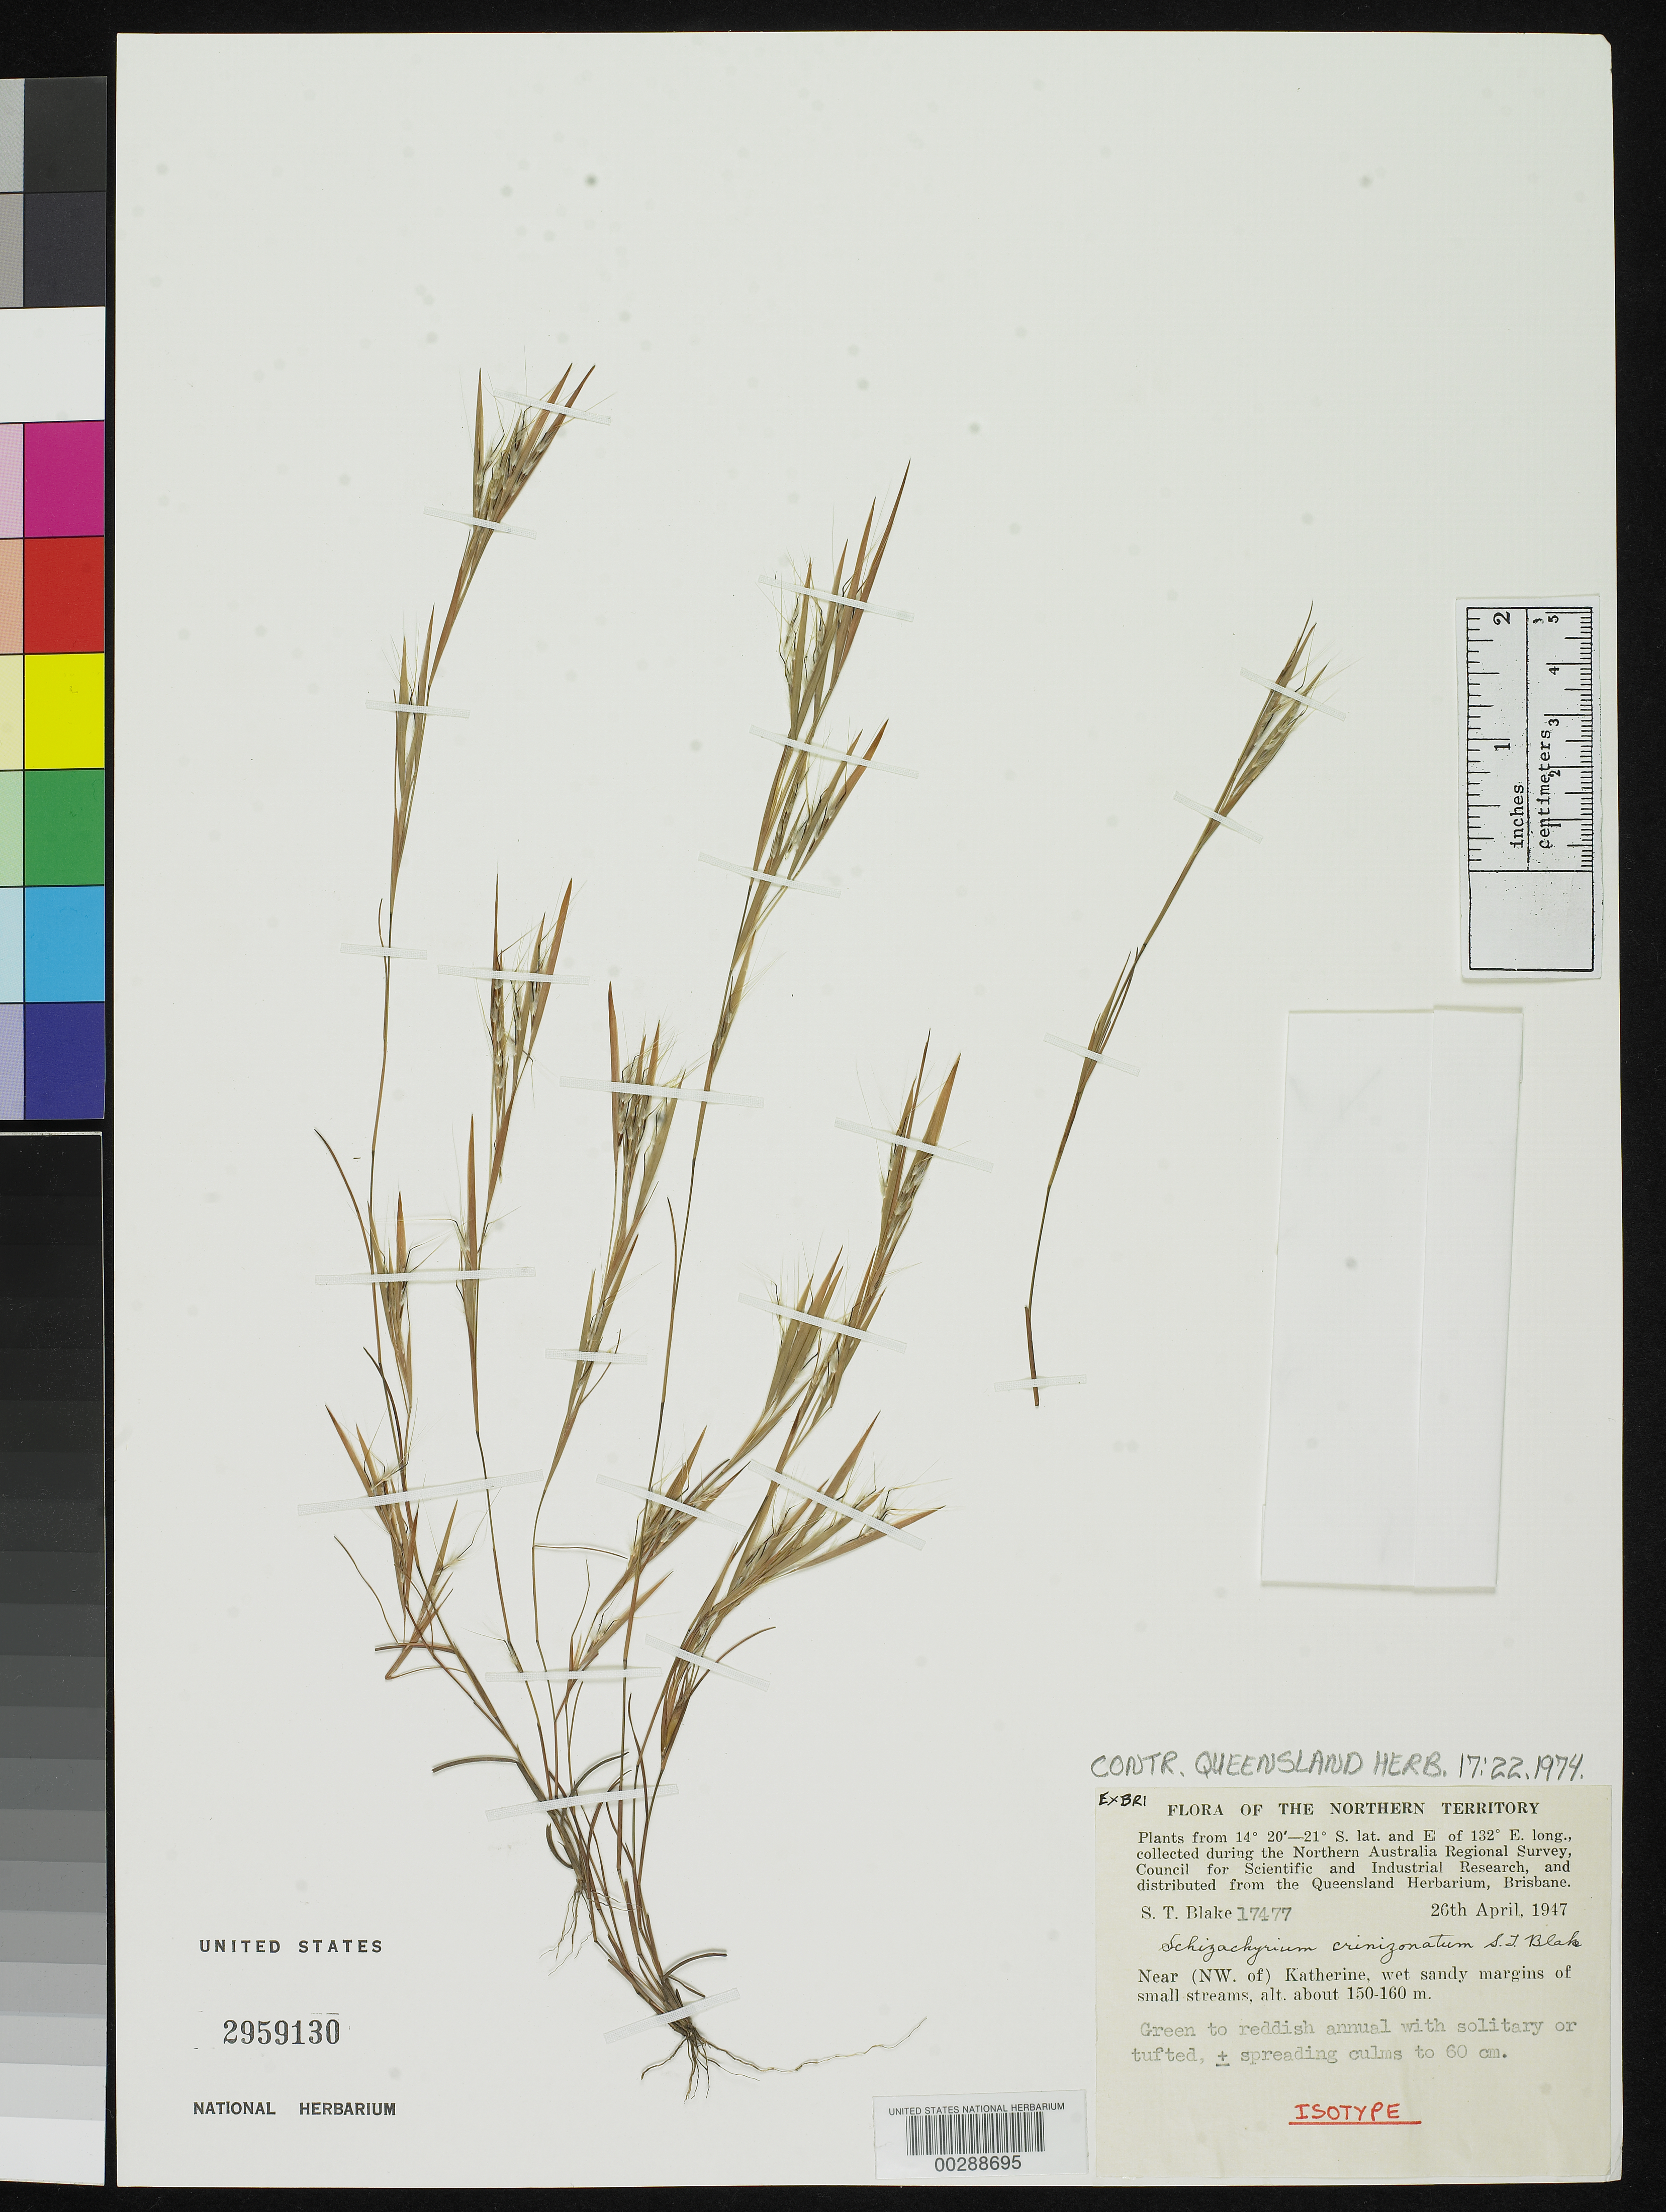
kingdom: Plantae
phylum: Tracheophyta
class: Liliopsida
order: Poales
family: Poaceae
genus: Schizachyrium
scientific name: Schizachyrium crinizonatum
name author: S.T. Blake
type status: Isotype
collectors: S. T. Blake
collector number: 17477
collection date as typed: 26 Apr 1947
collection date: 1947-04-26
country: Australia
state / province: Northern Territory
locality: Near (NW of) Katherine, sandy margins of small streams.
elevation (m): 150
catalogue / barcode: US 2959130